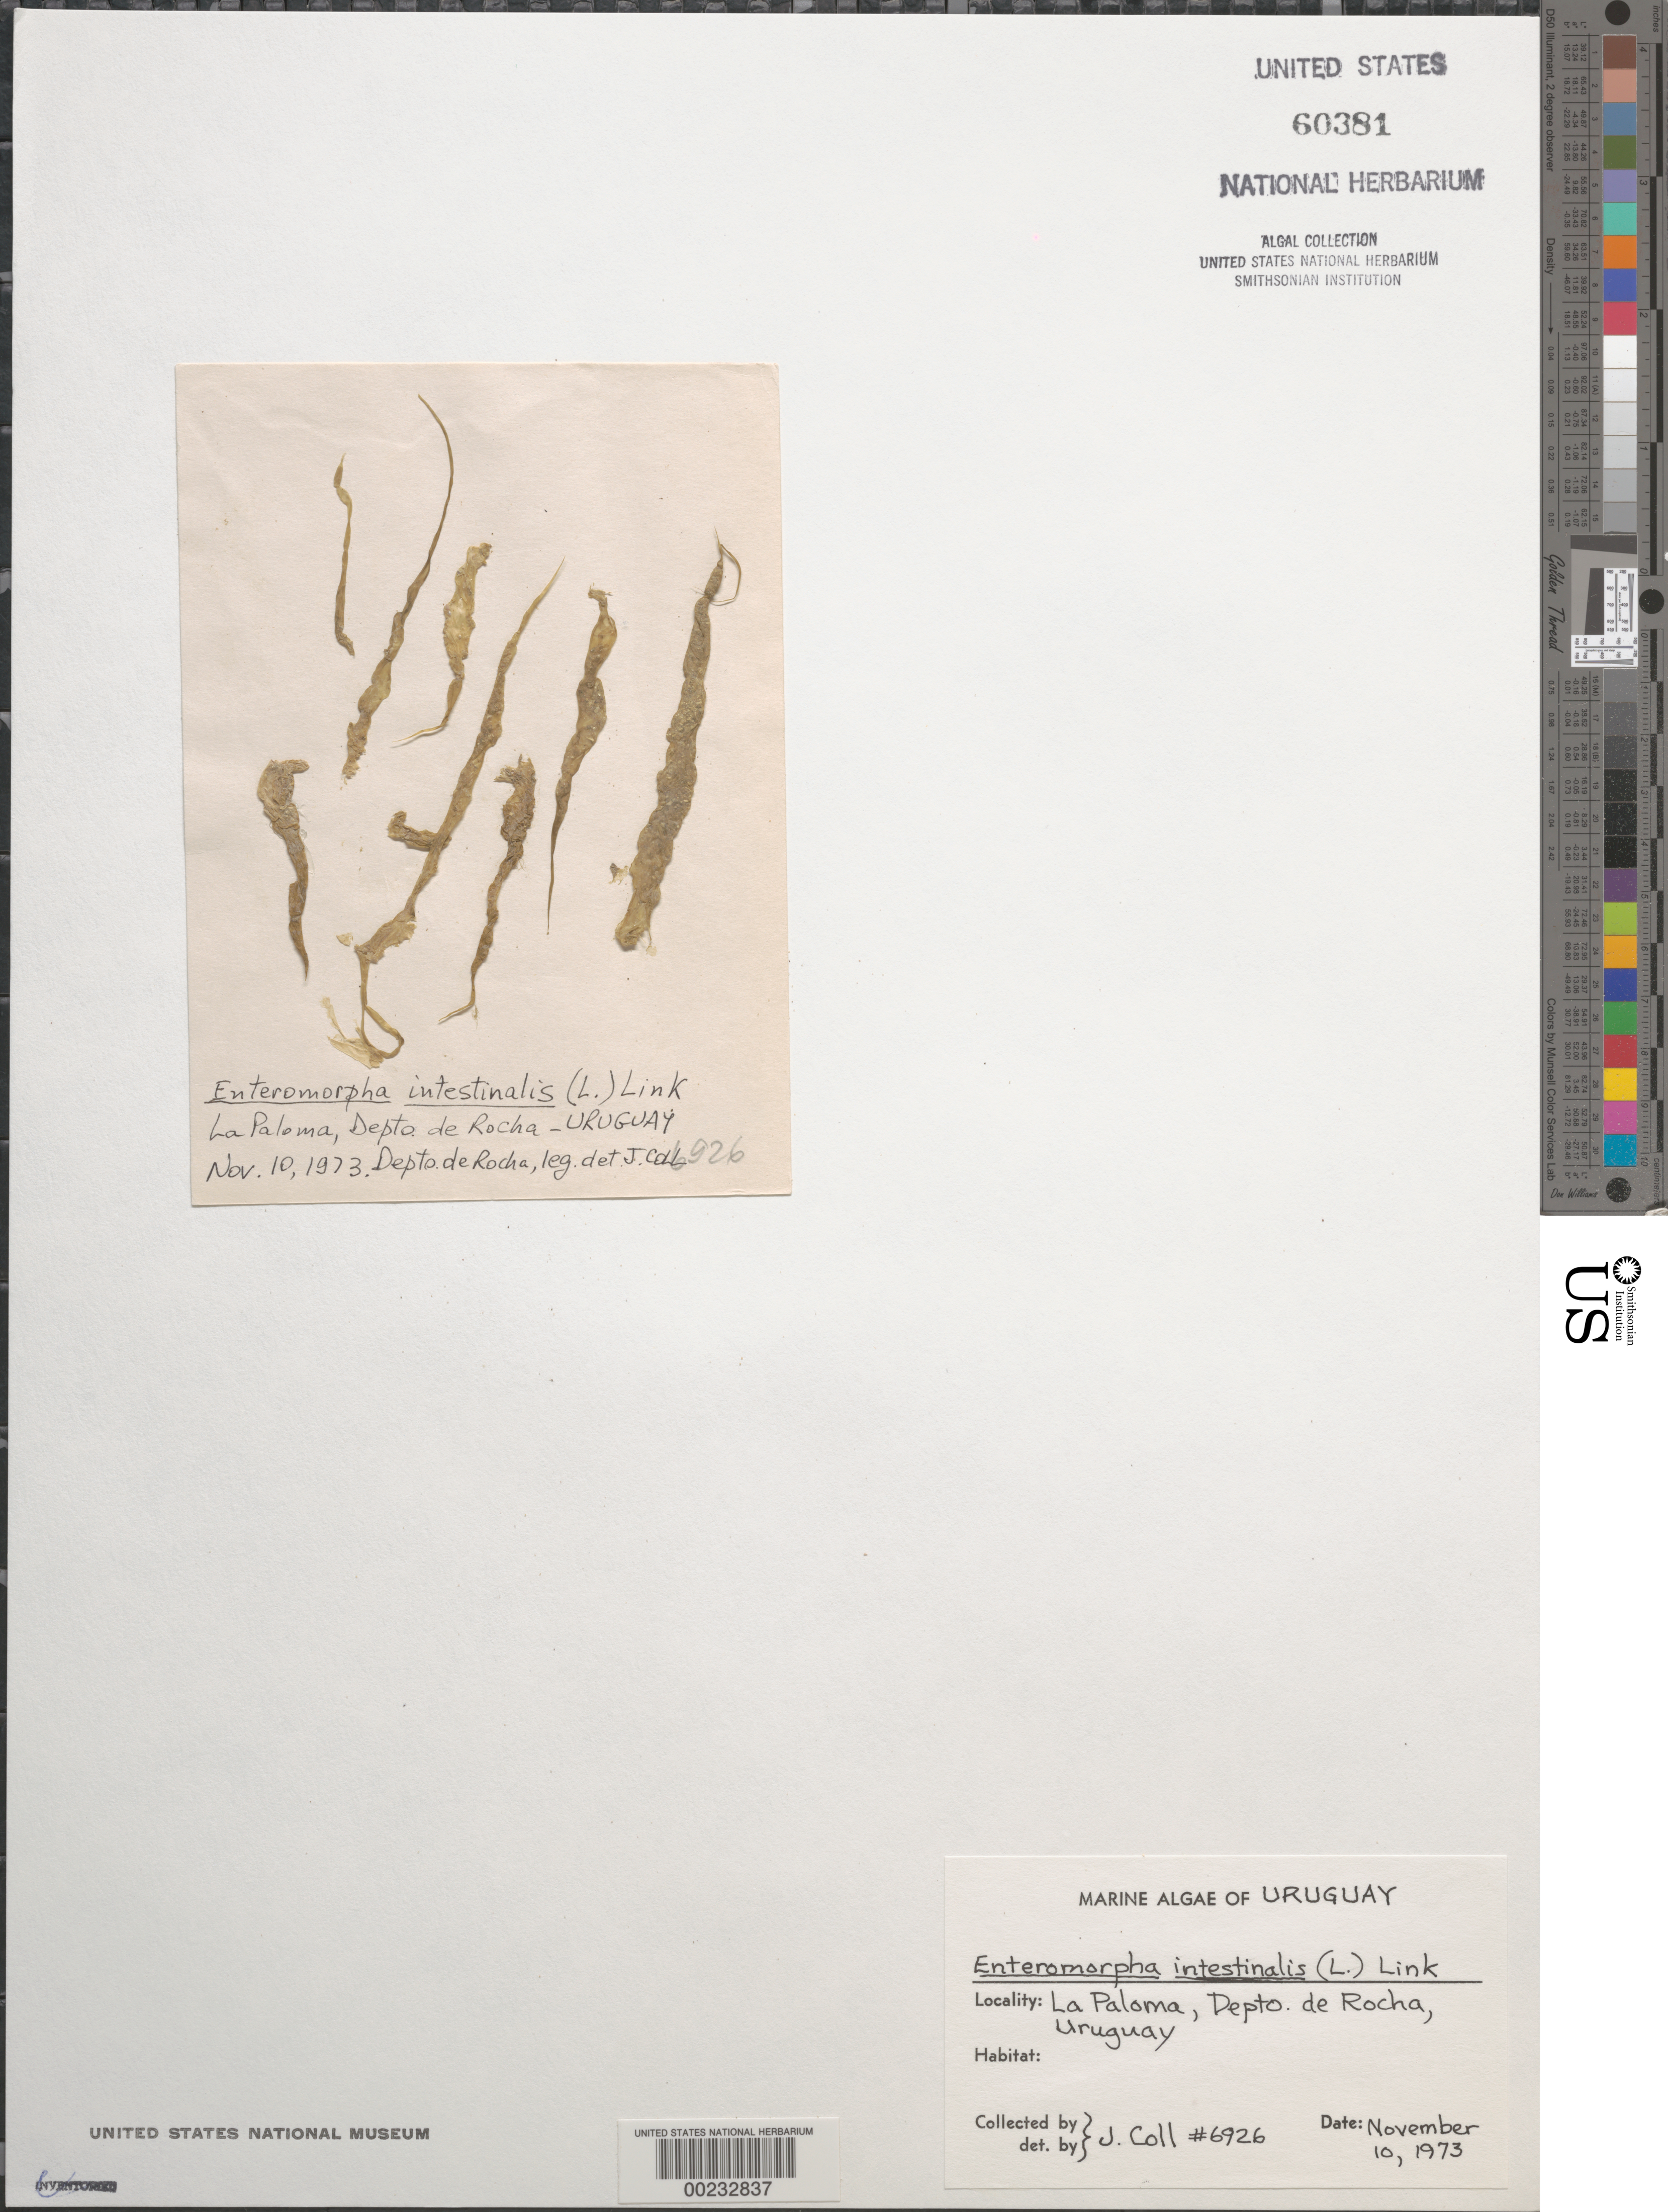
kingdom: Plantae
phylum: Chlorophyta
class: Ulvophyceae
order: Ulvales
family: Ulvaceae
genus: Ulva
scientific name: Ulva intestinalis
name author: L.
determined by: Algae name updating Project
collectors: J. Coll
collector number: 6926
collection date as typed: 10 Nov 1973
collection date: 1973-11-10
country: Uruguay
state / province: Rocha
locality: La Paloma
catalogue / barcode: US 60381